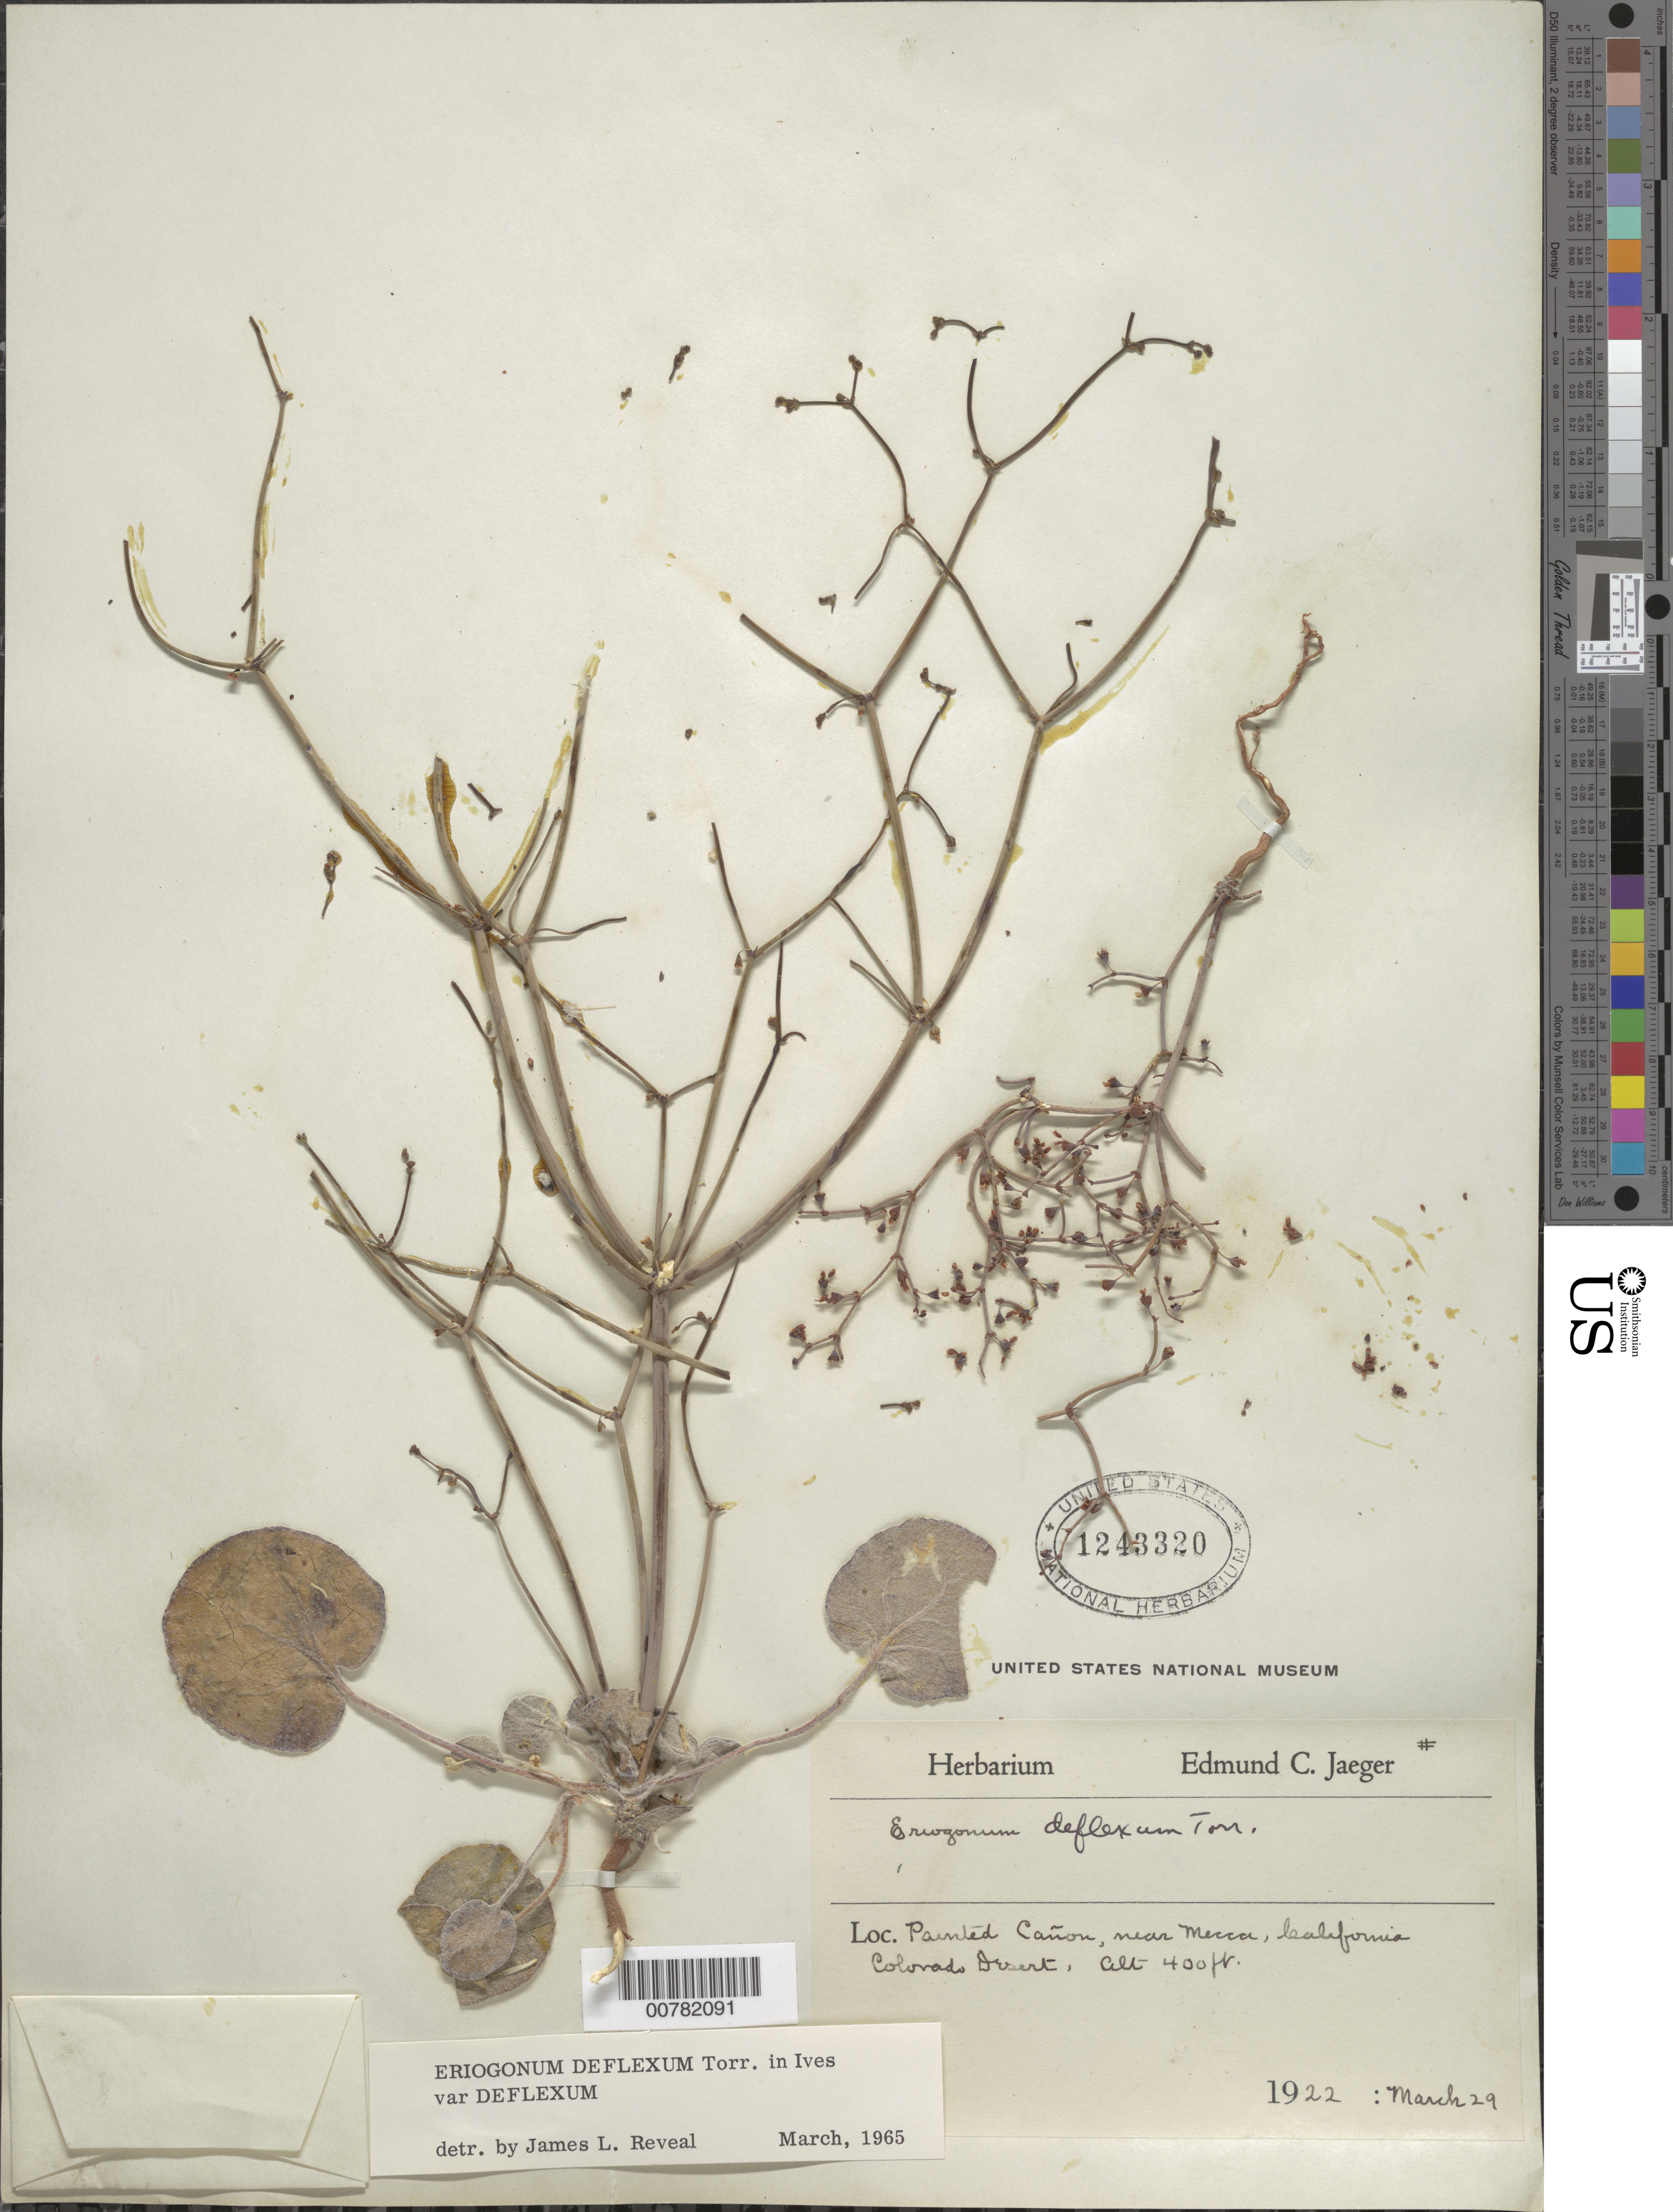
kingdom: Plantae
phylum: Tracheophyta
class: Magnoliopsida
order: Caryophyllales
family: Polygonaceae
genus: Eriogonum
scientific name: Eriogonum deflexum var. deflexum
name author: Torr. in Ives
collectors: ex herb. E.C. Jaeger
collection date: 1922-03-29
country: United States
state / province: California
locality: Painted Cañon, near Mecca, California. Colorado Desert.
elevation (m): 122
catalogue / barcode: US 1243320